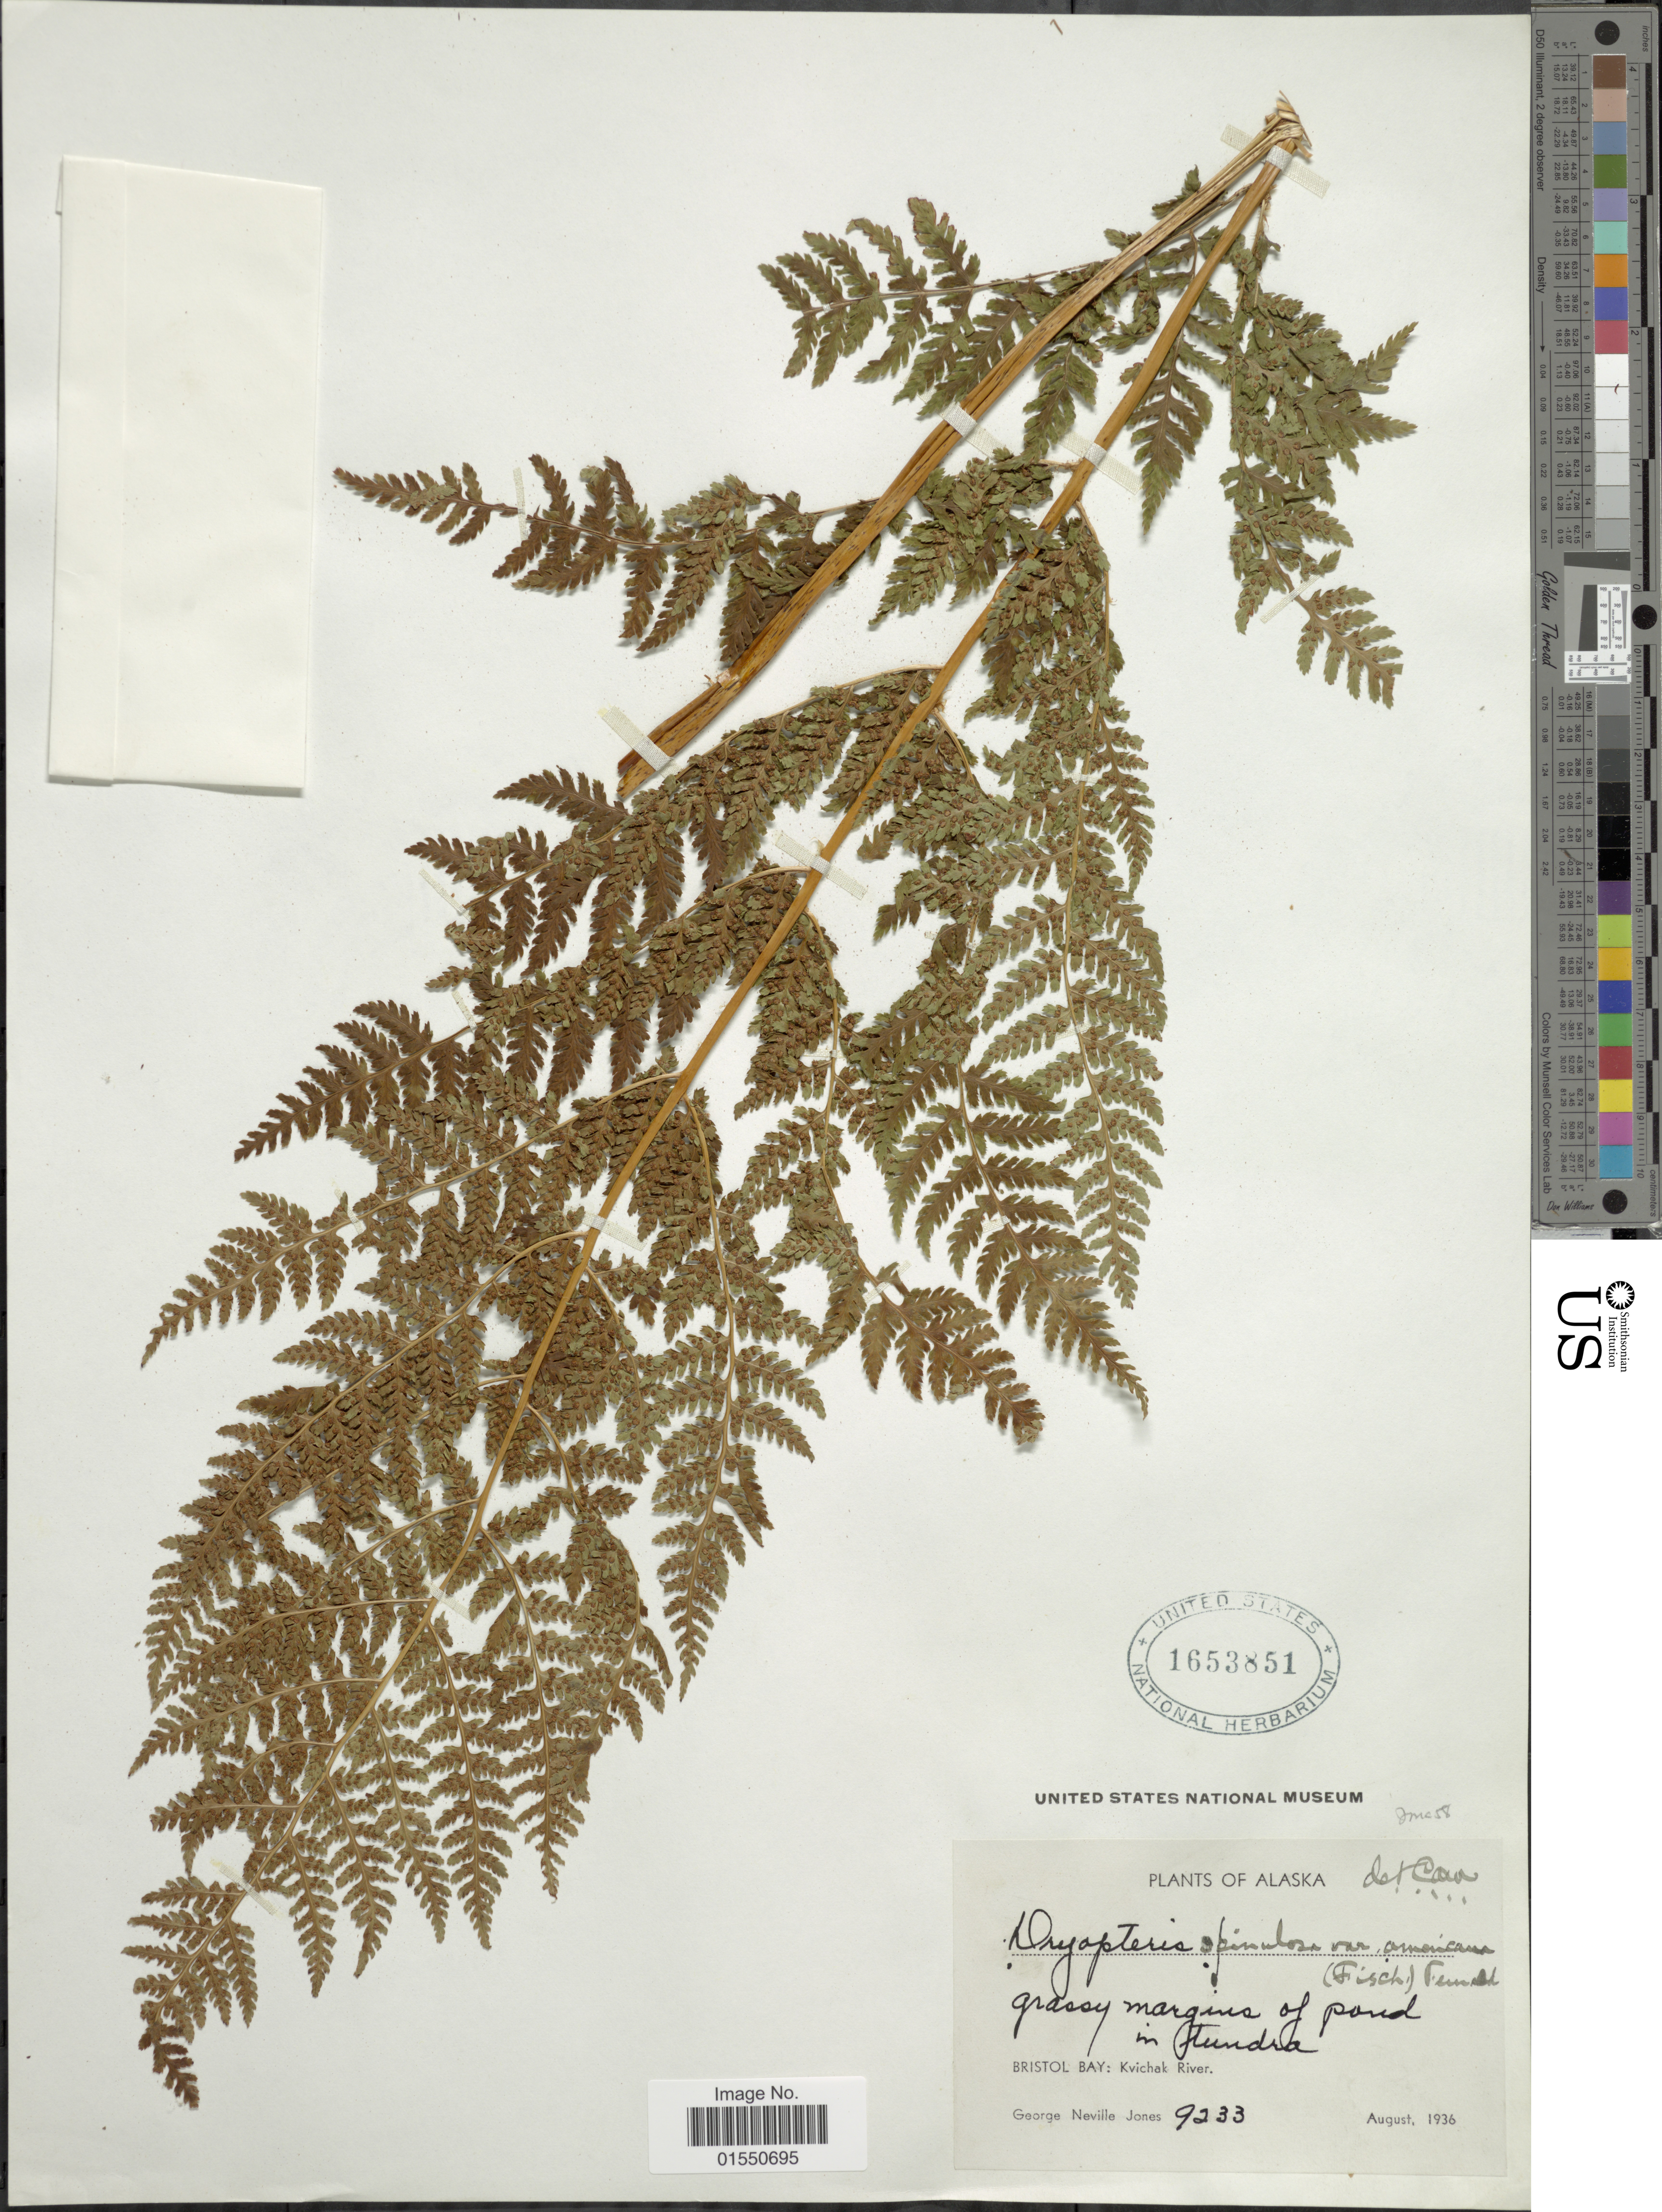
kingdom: Plantae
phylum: Tracheophyta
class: Polypodiopsida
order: Polypodiales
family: Dryopteridaceae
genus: Dryopteris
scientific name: Dryopteris expansa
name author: (C. Presl) Fraser-Jenk. & Jermy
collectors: G. N. Jones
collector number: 9233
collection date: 1936-08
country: United States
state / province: Alaska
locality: Bristol Bay: Kvichak River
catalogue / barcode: US 1653851